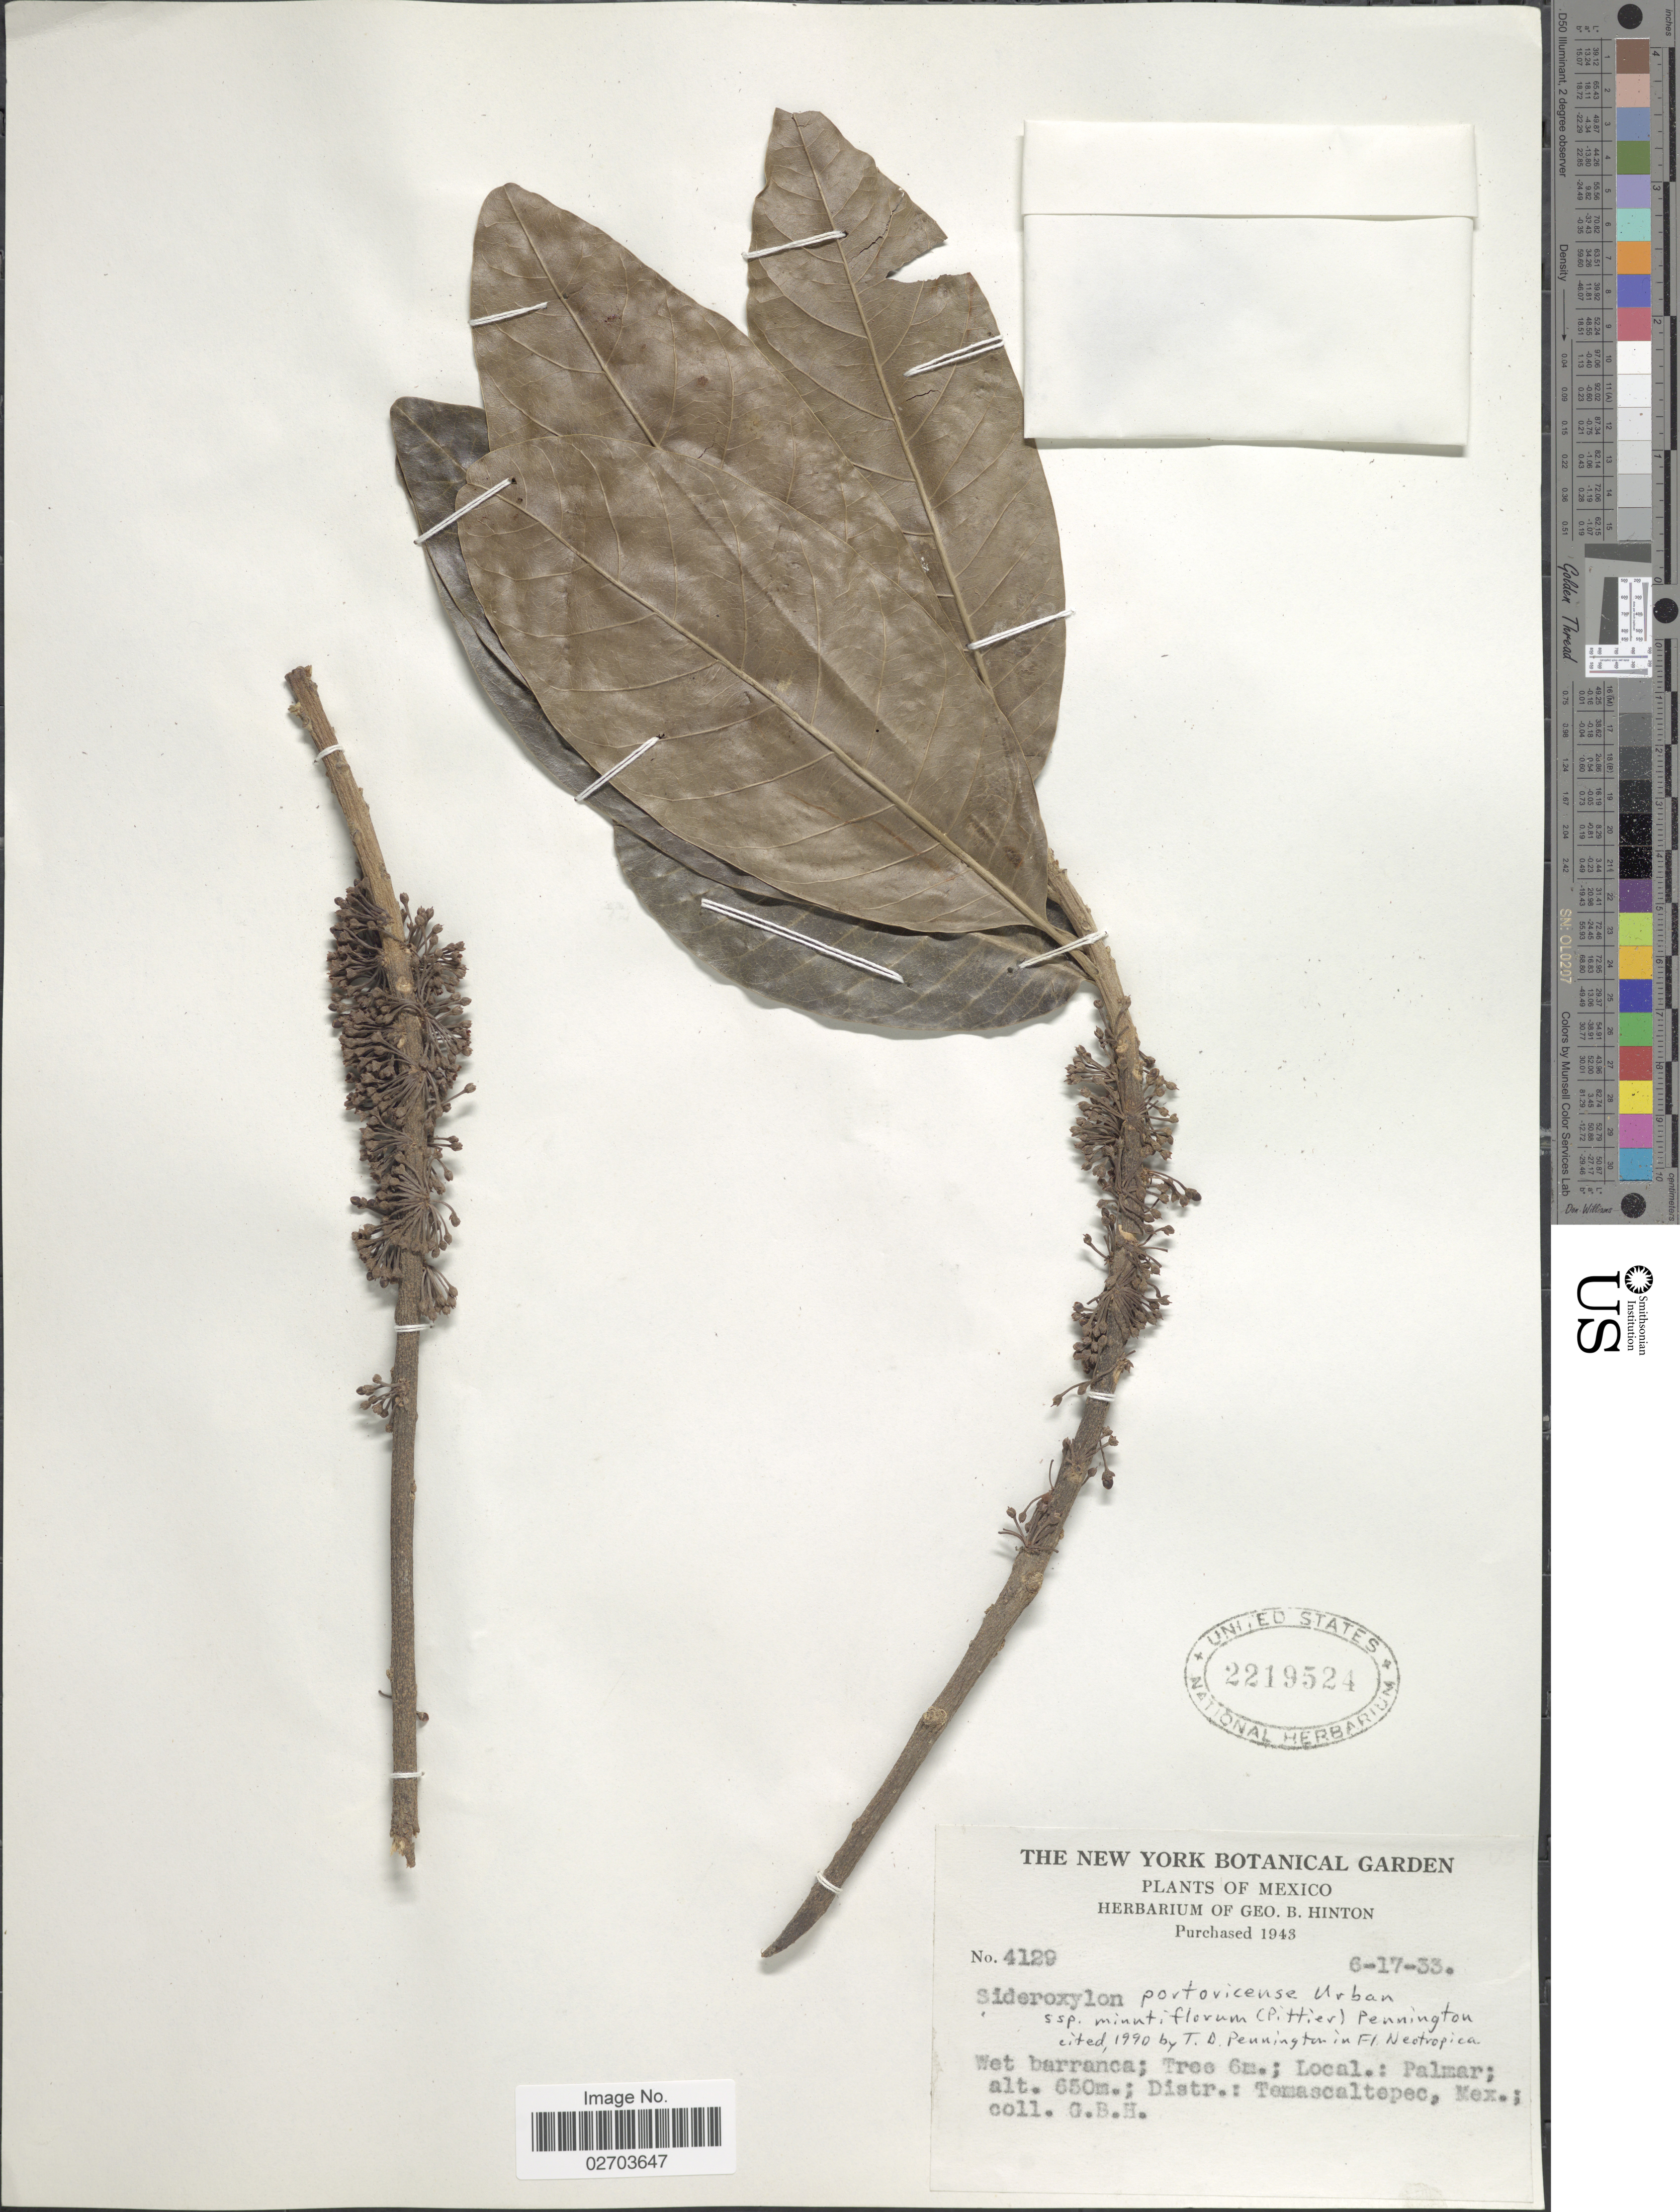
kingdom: Plantae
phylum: Tracheophyta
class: Magnoliopsida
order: Ericales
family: Sapotaceae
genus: Sideroxylon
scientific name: Sideroxylon portoricense subsp. minutiflorum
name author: (Pittier) T.D. Penn.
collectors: G. B. Hinton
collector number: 4129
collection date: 1933-06-17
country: Mexico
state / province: México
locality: Wet barrabca, Palmar, Distr.: Temascaltepec.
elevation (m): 650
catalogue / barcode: US 2219524